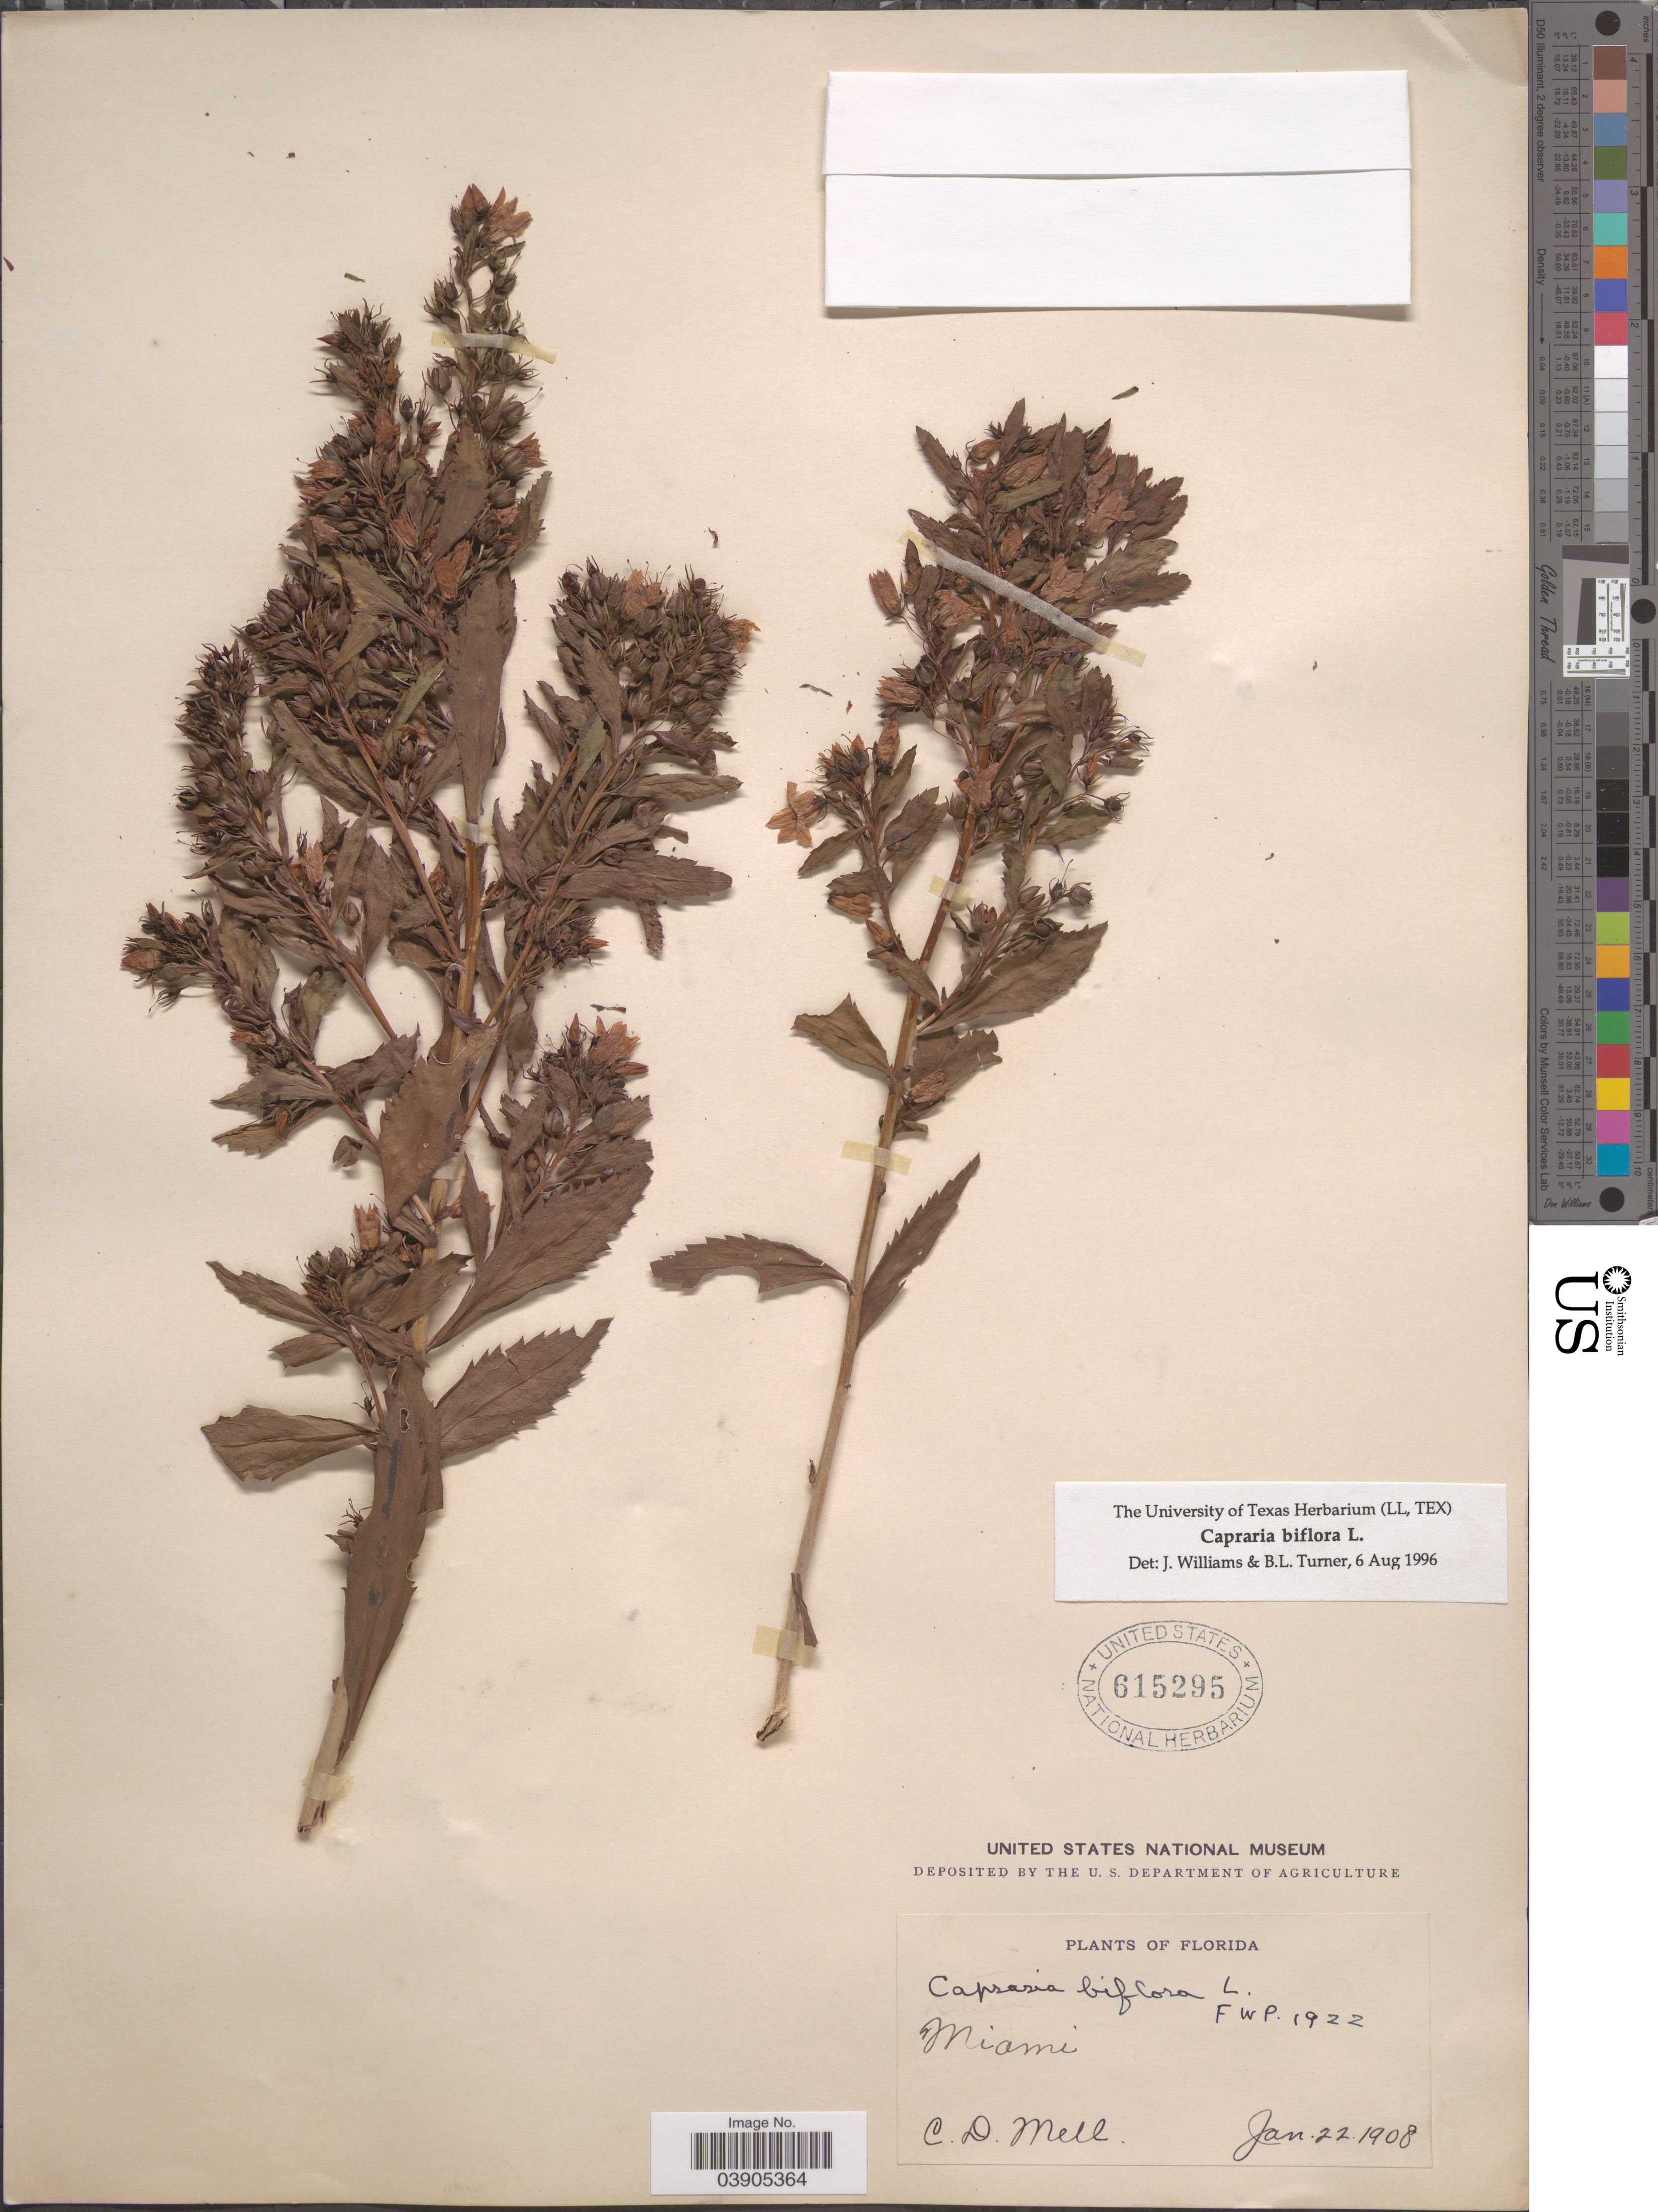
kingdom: Plantae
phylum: Tracheophyta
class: Magnoliopsida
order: Lamiales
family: Scrophulariaceae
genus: Capraria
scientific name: Capraria biflora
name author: L.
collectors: C. D. Mell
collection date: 1908-01-22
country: United States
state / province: Florida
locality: Miami.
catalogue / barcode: US 615295